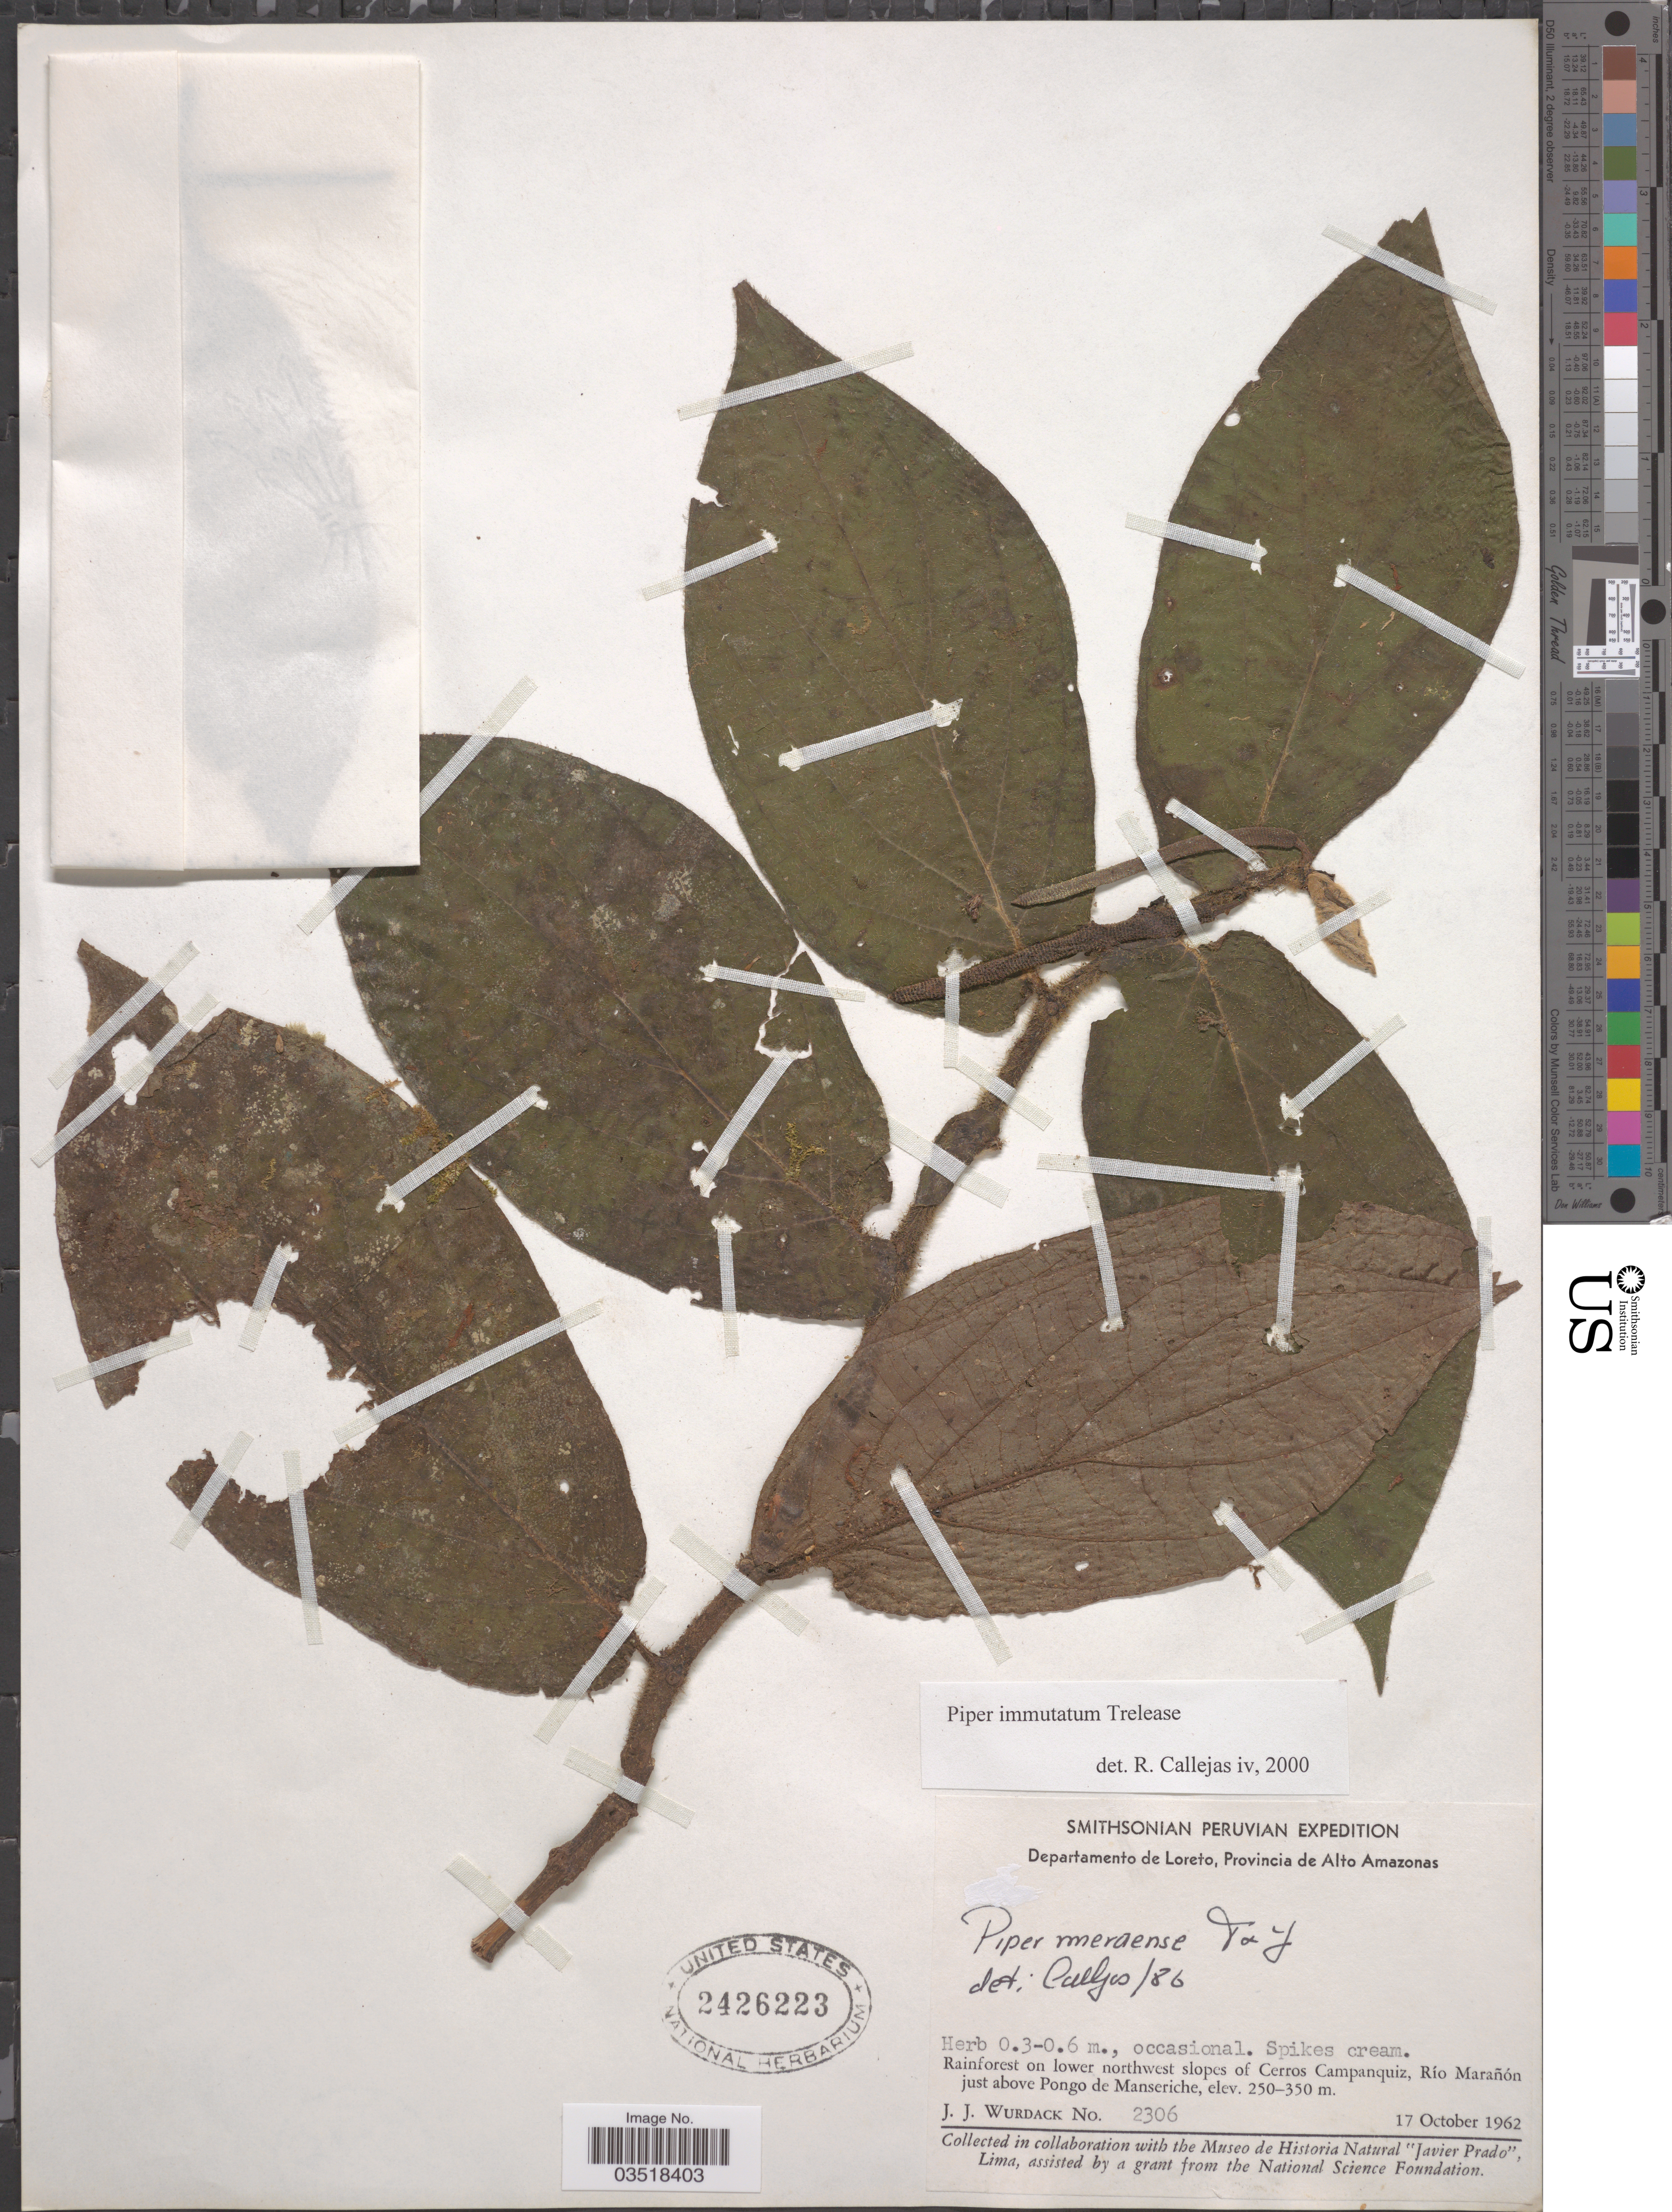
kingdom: Plantae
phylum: Tracheophyta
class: Magnoliopsida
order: Piperales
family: Piperaceae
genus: Piper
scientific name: Piper immutatum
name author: Trel.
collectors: J. J. Wurdack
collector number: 2306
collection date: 1962-10-17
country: Peru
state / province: Loreto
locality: Departamento de Loreto, Provincia de Alto Amazonas. Rainforest on lower northwest slopes of Cerros Campanquiz, Río Marañón just above Pongo de Manseriche.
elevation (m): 250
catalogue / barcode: US 2426223